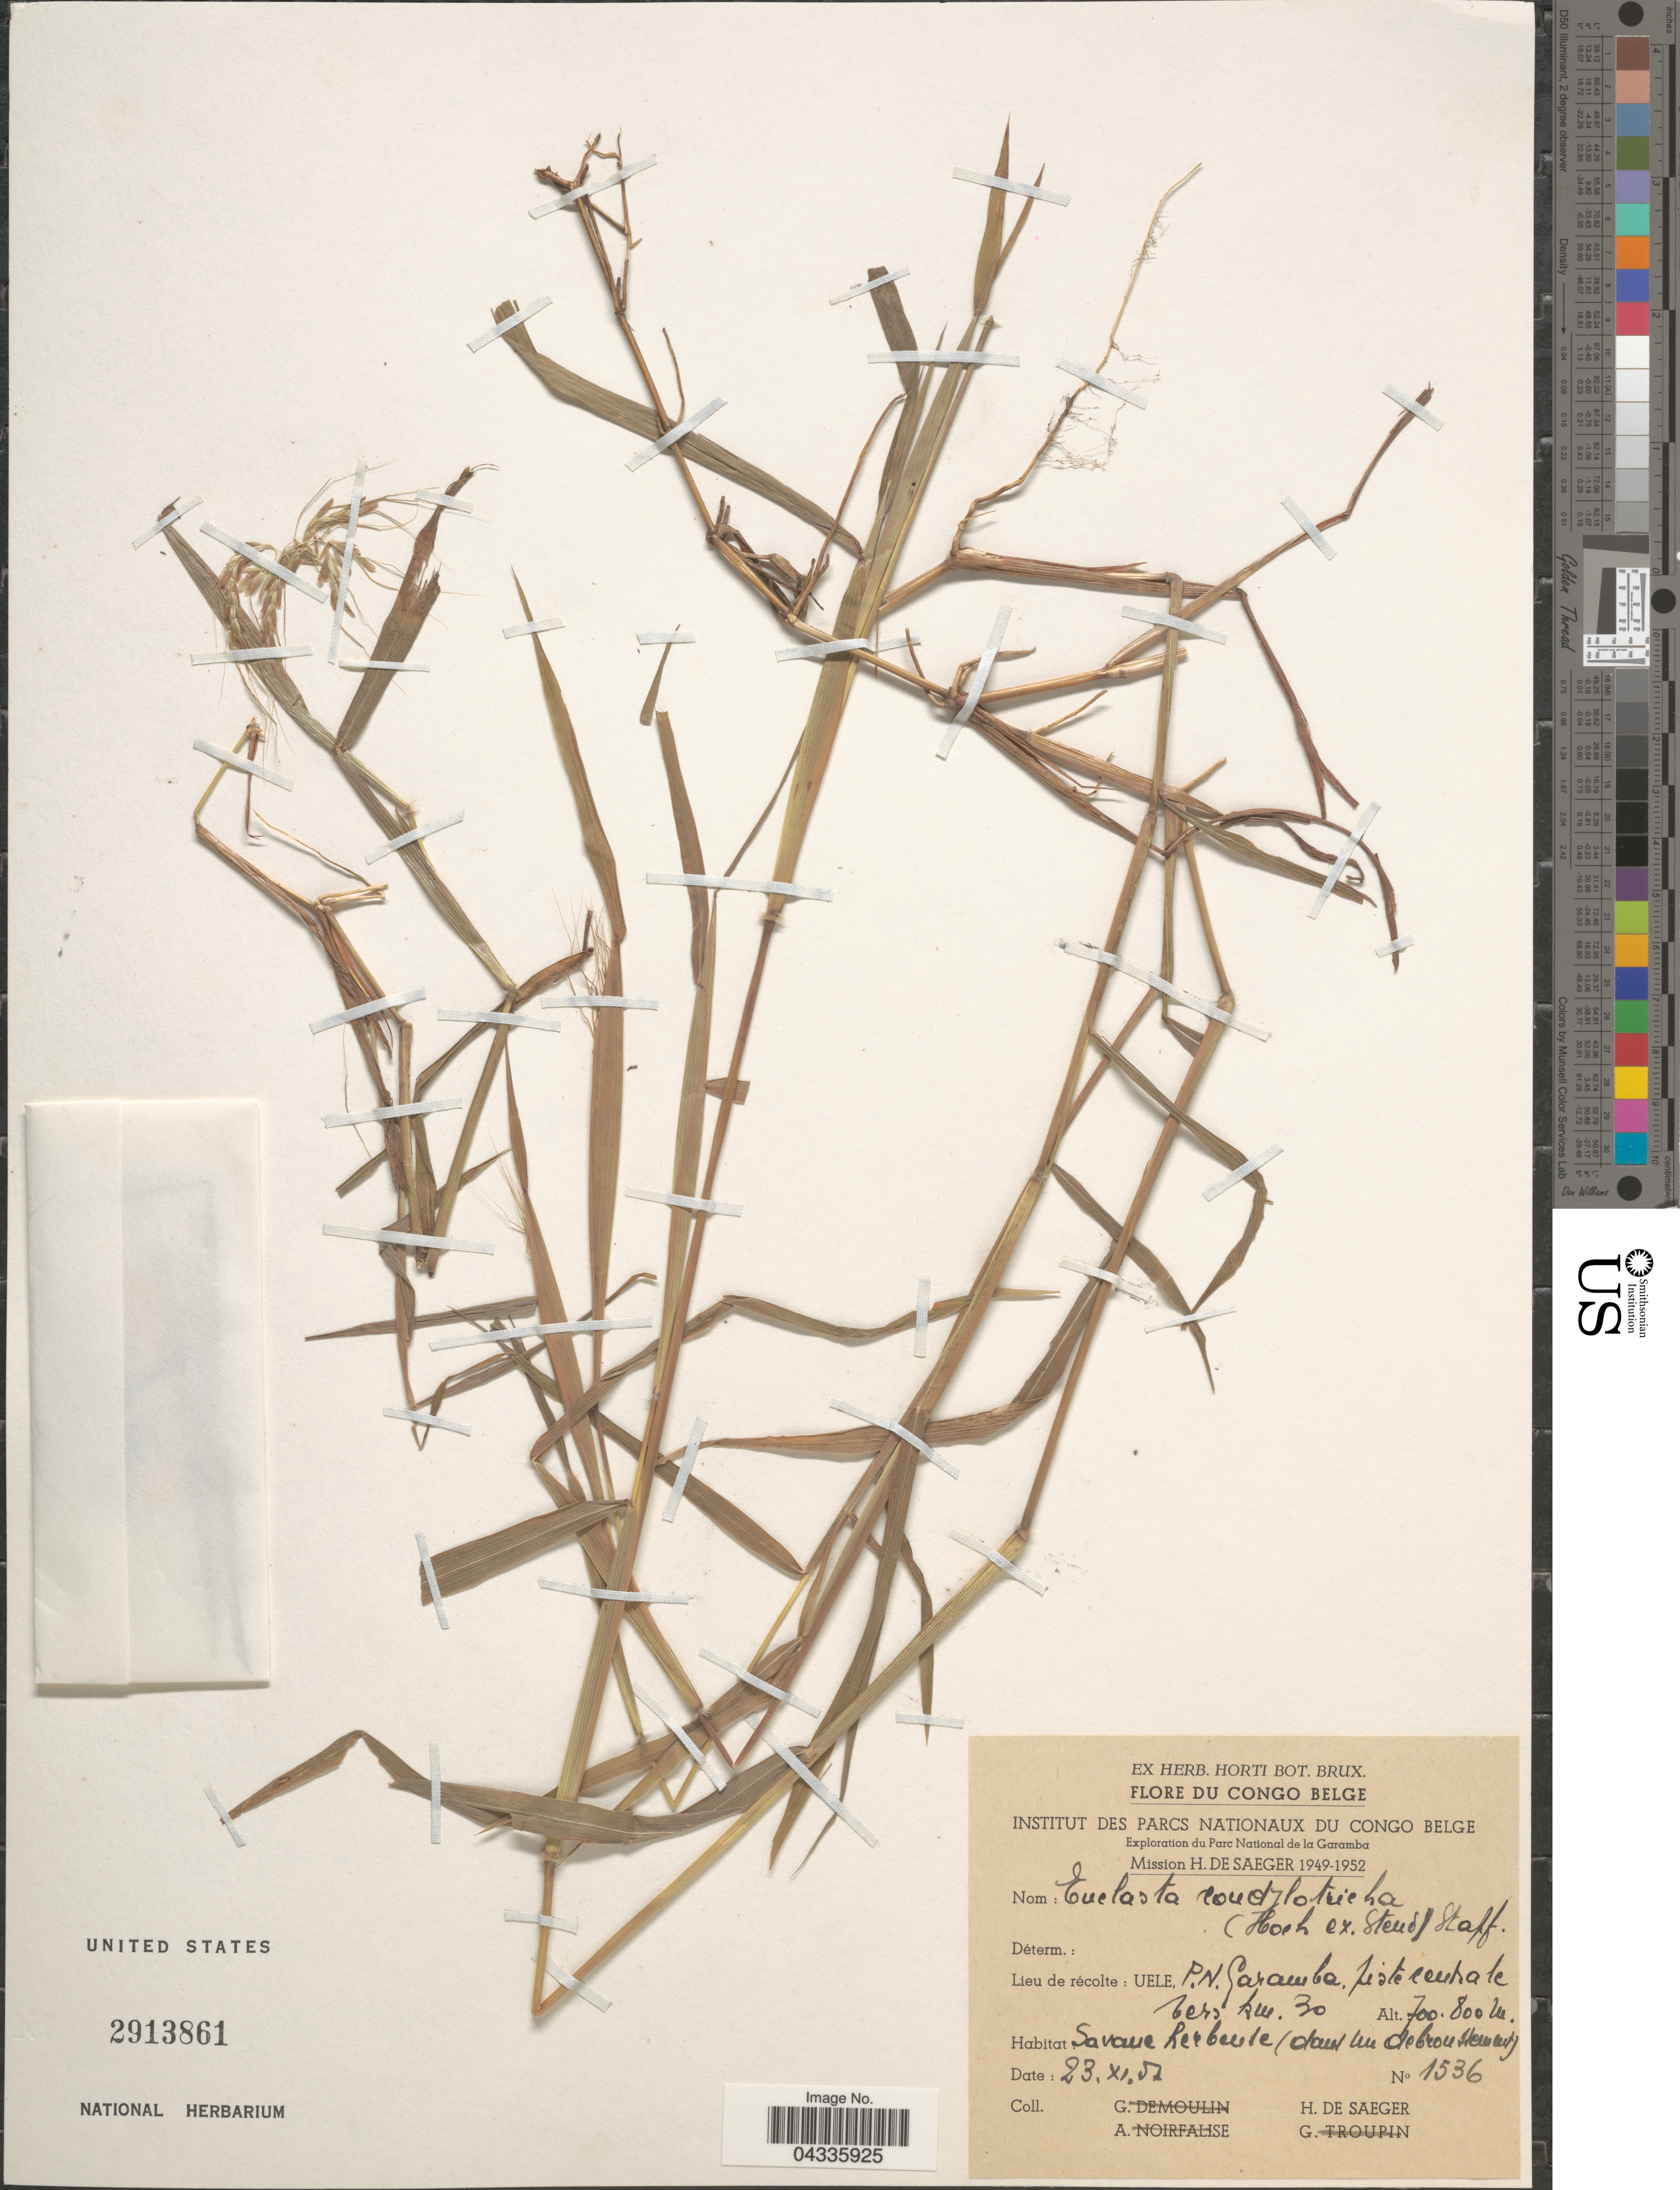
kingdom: Plantae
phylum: Tracheophyta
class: Liliopsida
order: Poales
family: Poaceae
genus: Euclasta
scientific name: Euclasta condylotricha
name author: (Hochst. ex Steud.) Stapf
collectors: H. De Saeger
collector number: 1536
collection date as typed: Transcribed d/m/y: 23/11/52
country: Congo, Democratic Republic of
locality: Congo Belge. Exploration du Parc National de la Garamba. Mission H. De Saeger 1949-1952. Uele, P.N. Garamba, piste centrale vers km. 30.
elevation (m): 700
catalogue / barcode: US 2913861